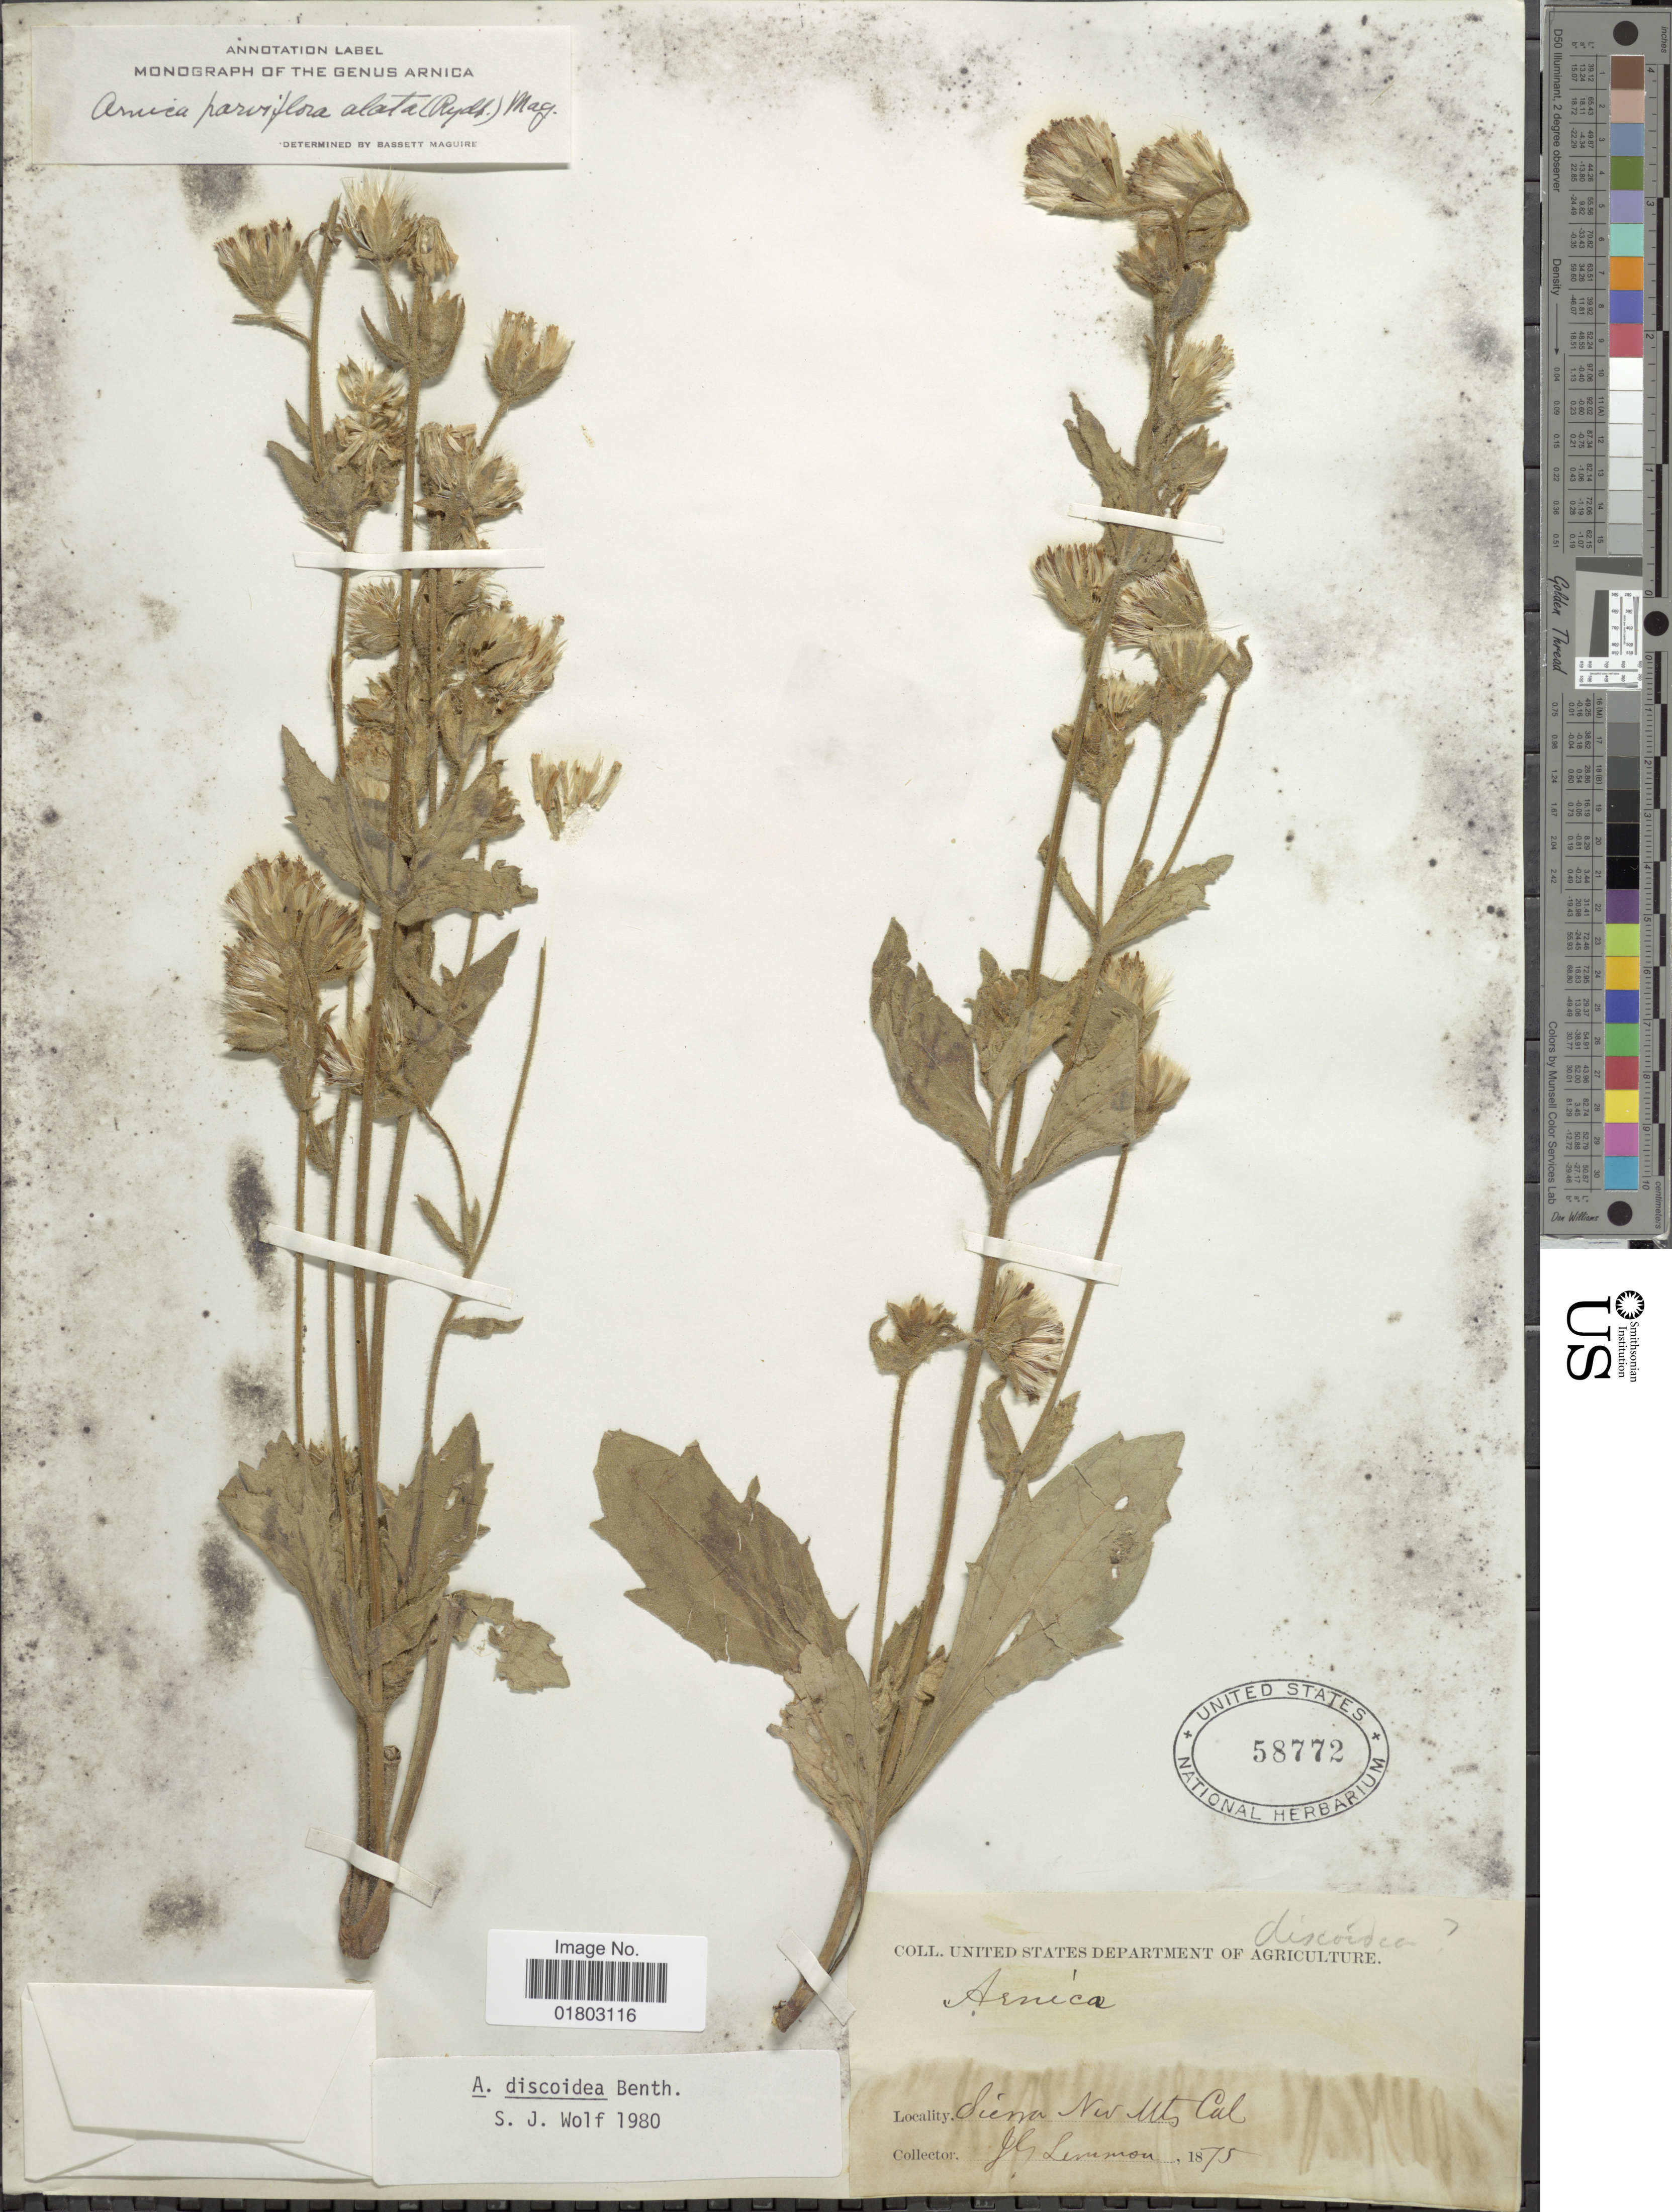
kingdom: Plantae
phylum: Tracheophyta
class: Magnoliopsida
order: Asterales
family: Asteraceae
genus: Arnica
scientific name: Arnica discoidea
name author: Benth.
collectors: J. Lemmon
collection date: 1875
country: United States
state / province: California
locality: Sierra Nev Mts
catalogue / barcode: US 58772